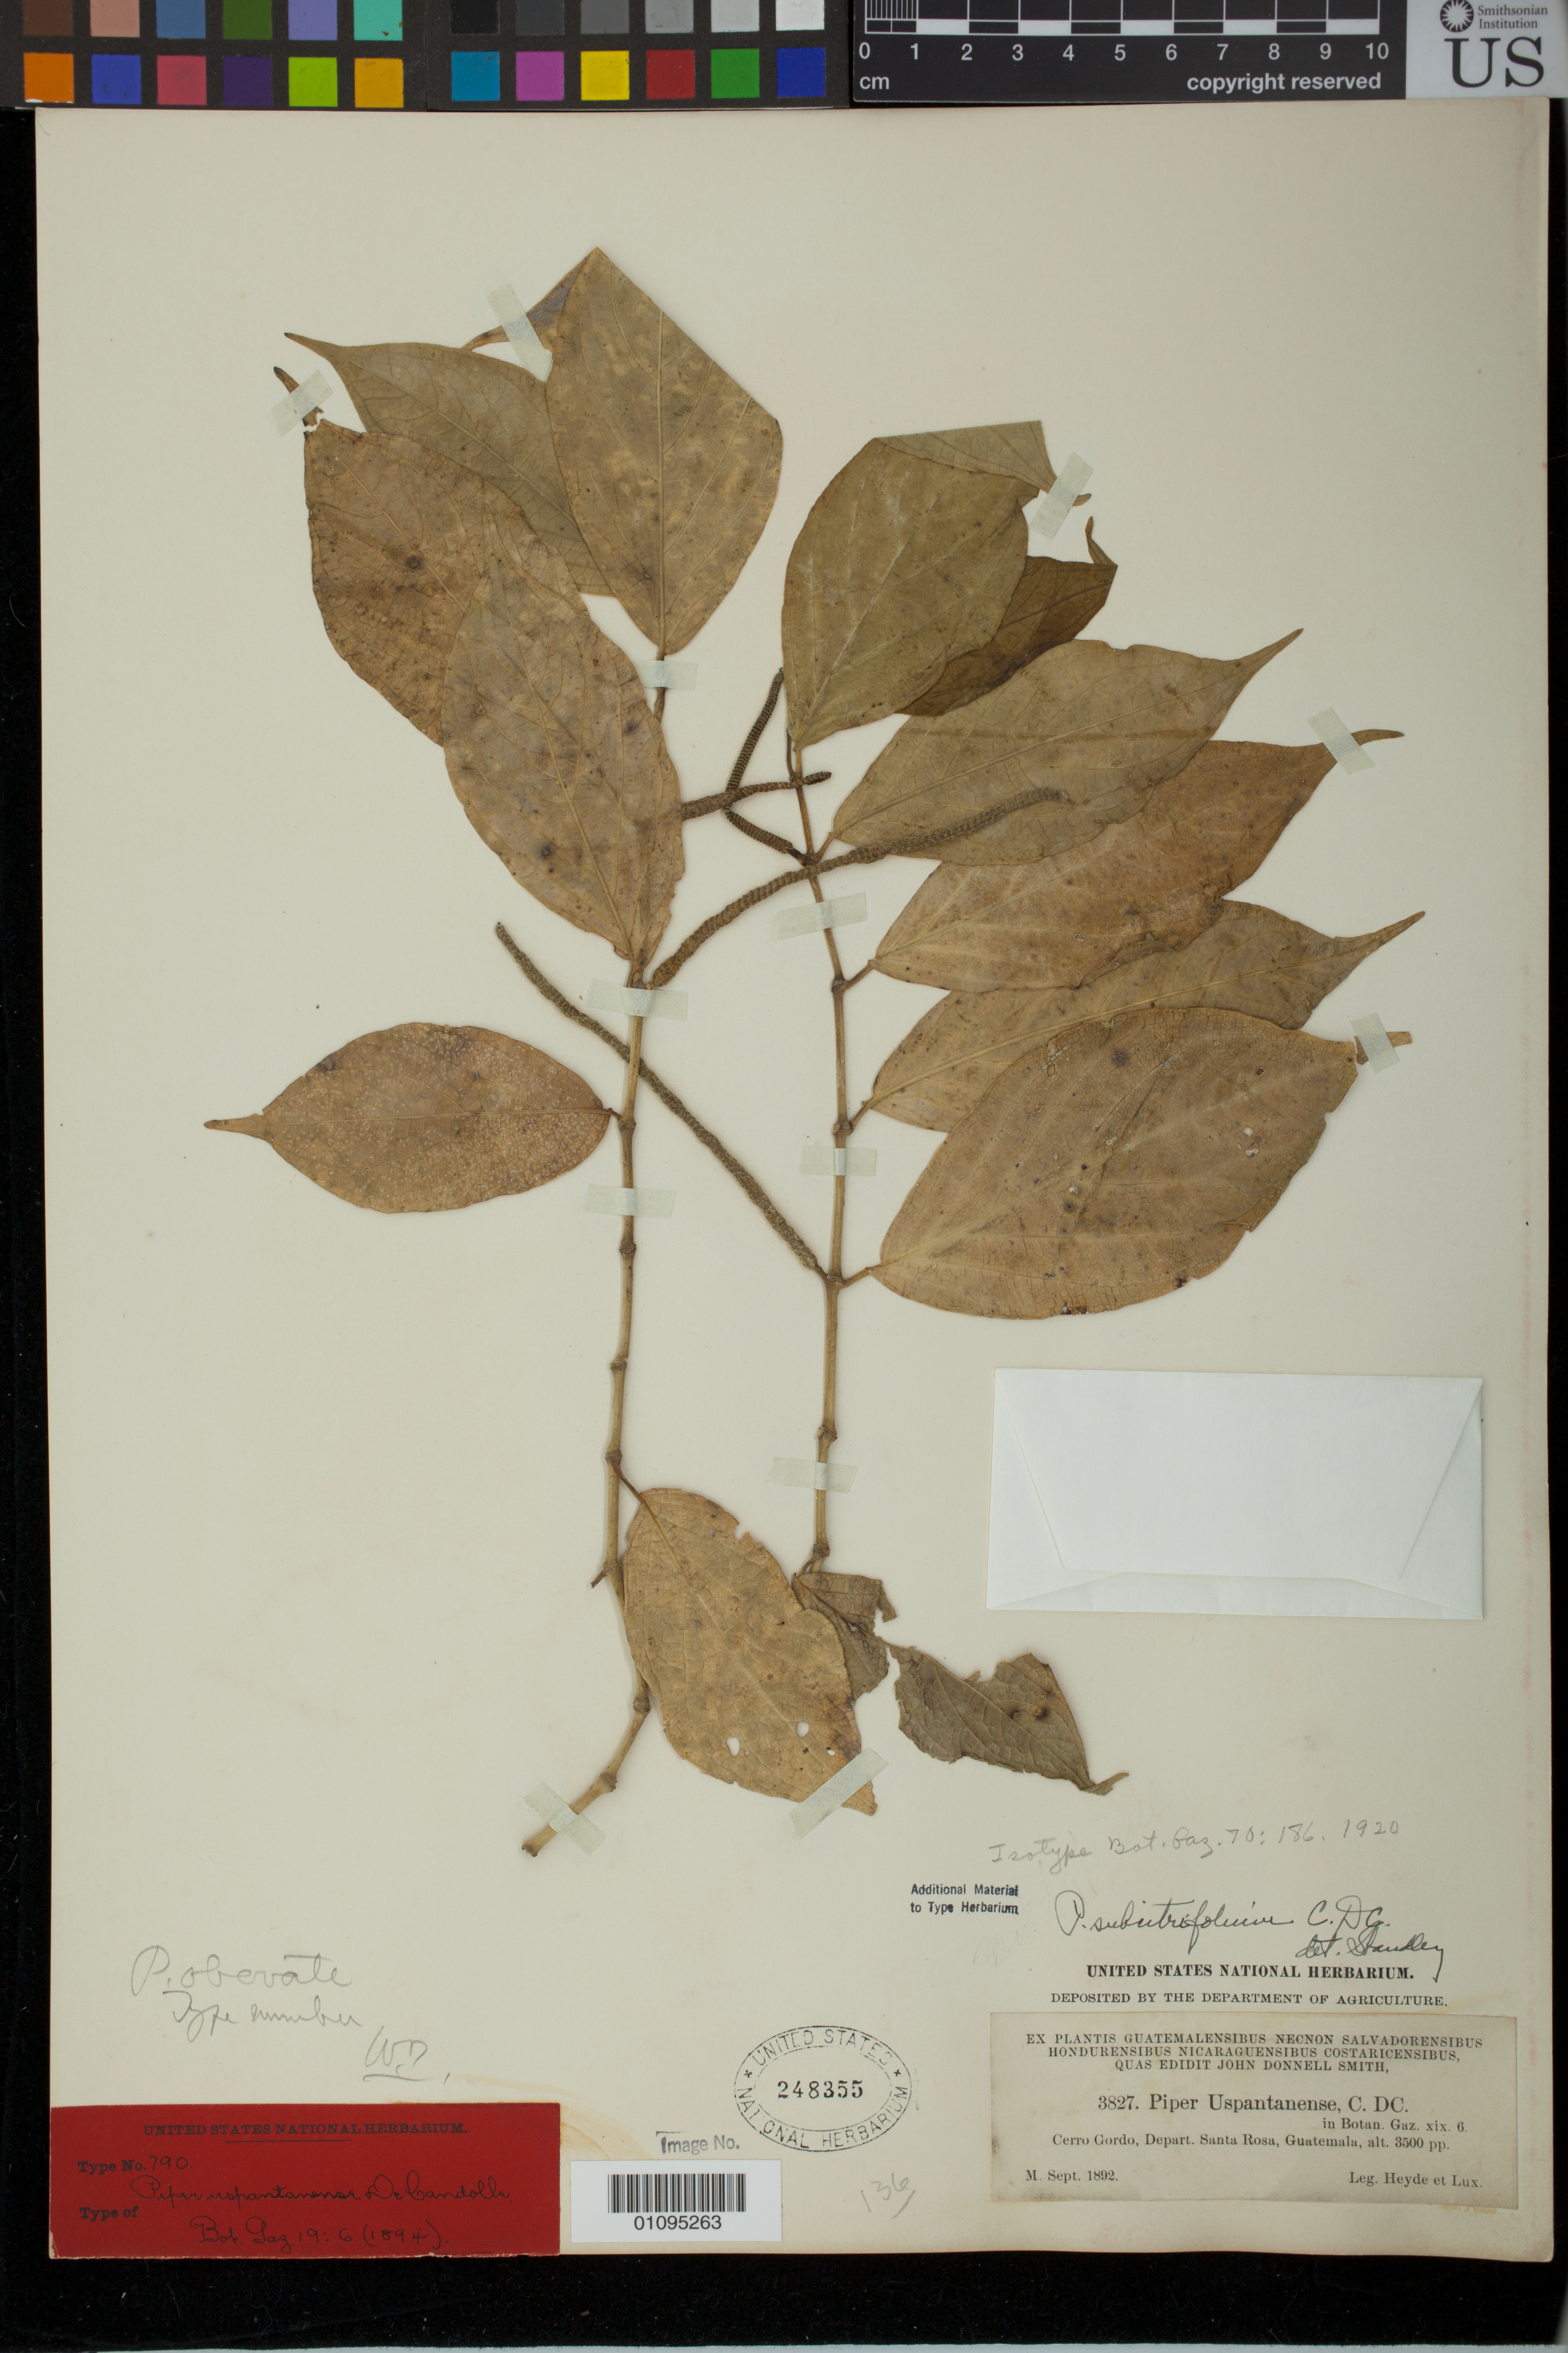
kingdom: Plantae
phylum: Tracheophyta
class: Magnoliopsida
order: Piperales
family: Piperaceae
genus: Piper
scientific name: Piper uspantanense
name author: C. DC.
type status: Syntype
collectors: E. T. Heyde & E. Lux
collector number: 3827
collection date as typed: Sep 1892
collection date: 1892-09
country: Guatemala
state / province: Santa Rosa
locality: Cerro Gordo.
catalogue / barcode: US 248355